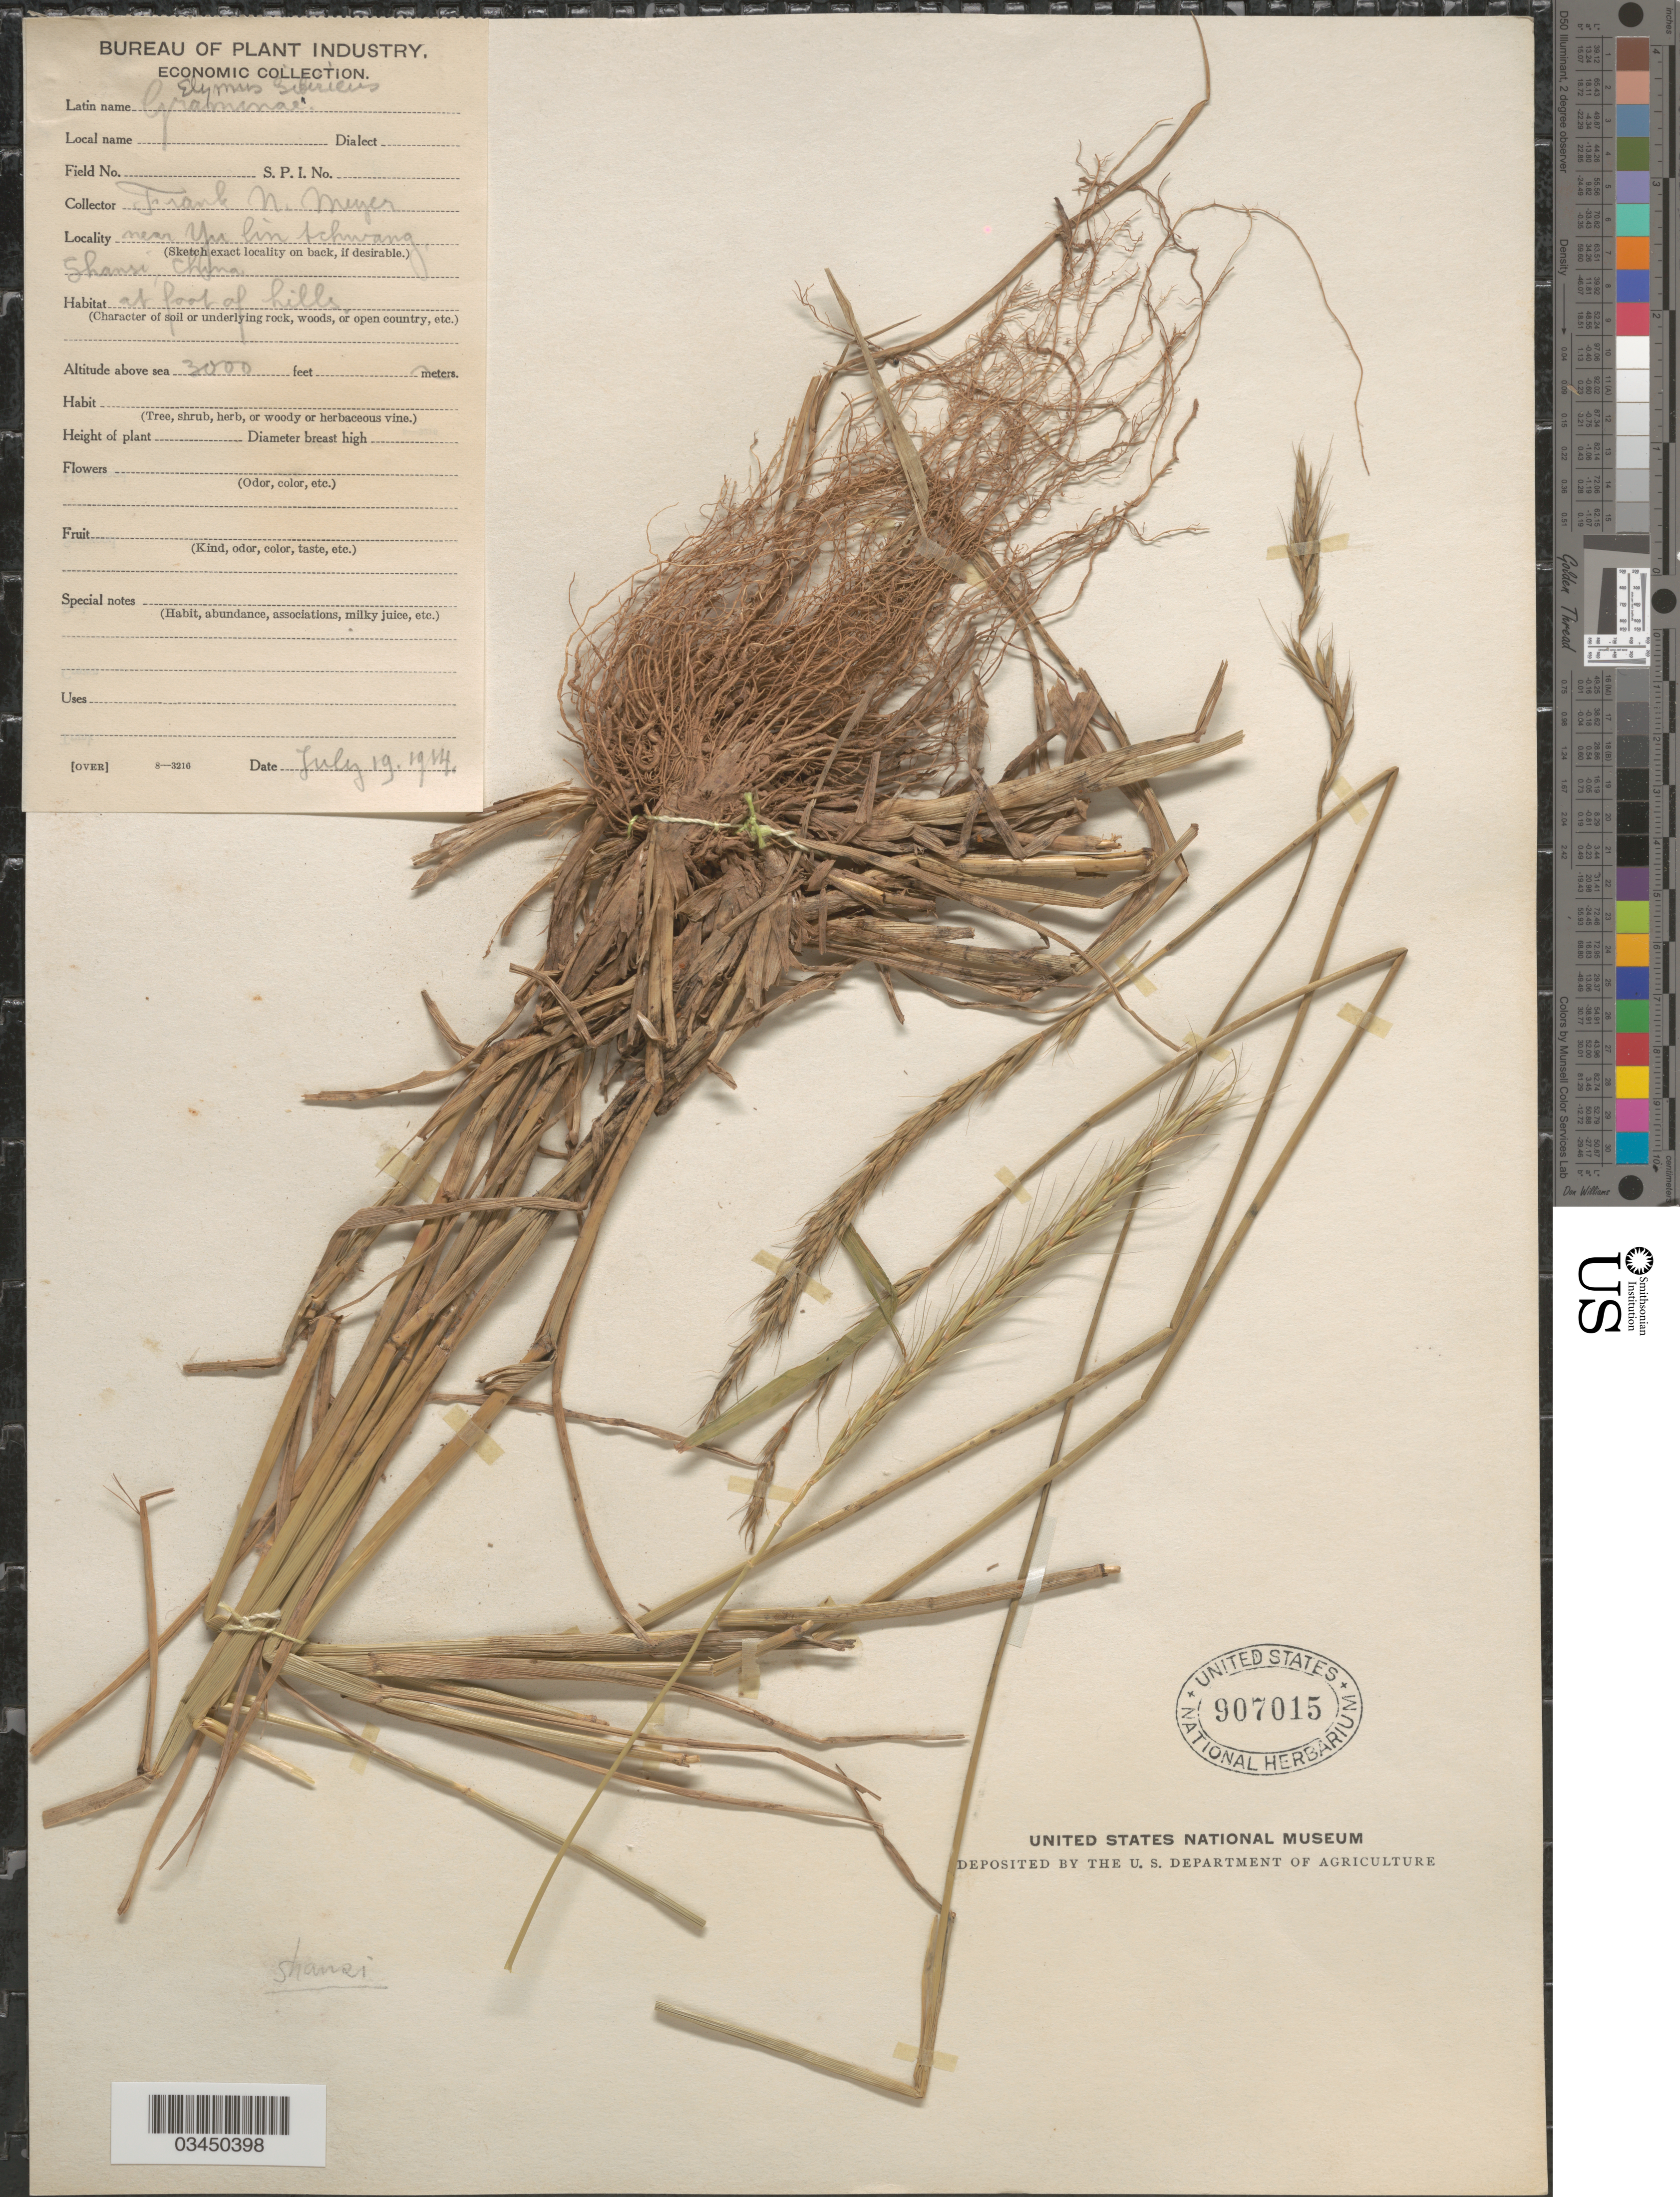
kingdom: Plantae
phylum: Tracheophyta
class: Liliopsida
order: Poales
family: Poaceae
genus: Elymus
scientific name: Elymus dahuricus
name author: Turcz. ex Griseb.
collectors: F. N. Meyer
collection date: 1914-07-19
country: China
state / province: Shanxi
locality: Near Yu lin Schwang, Shansi. At foot of hills.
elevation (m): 914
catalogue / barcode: US 907015